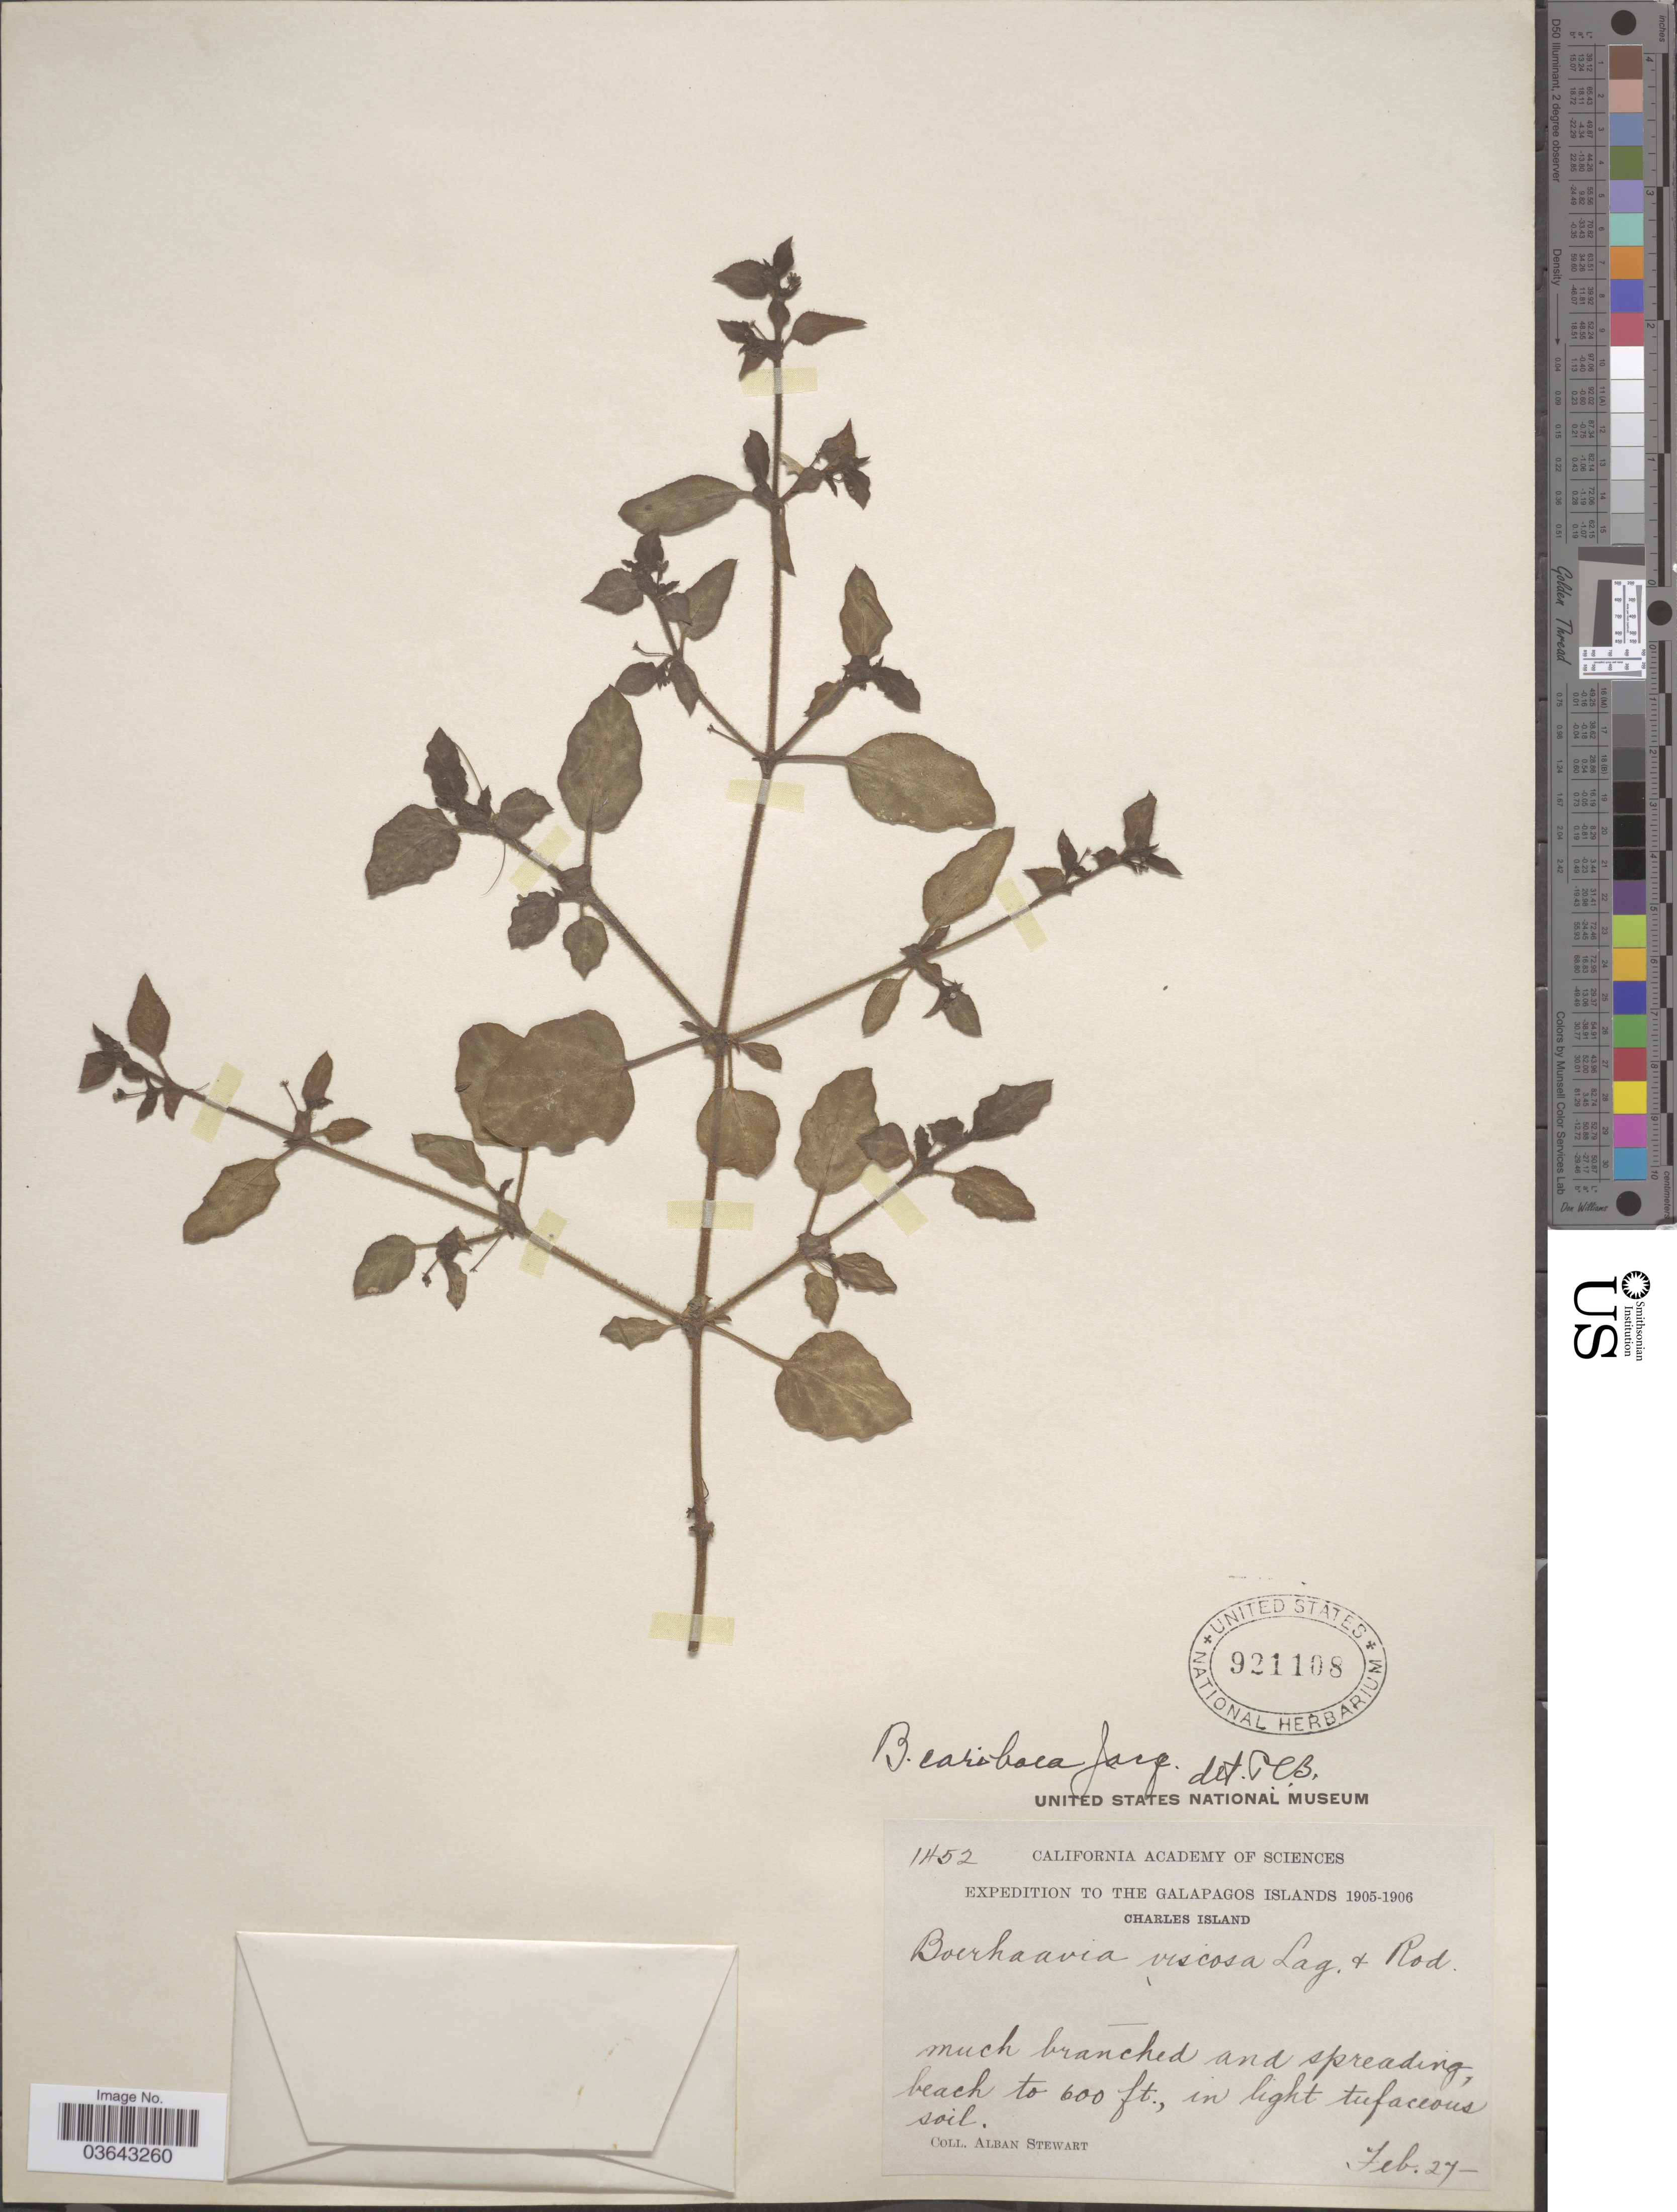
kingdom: Plantae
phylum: Tracheophyta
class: Magnoliopsida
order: Caryophyllales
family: Nyctaginaceae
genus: Boerhavia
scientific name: Boerhavia diffusa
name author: L.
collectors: A. Stewart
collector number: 1452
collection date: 1905-02-27/1906-02-27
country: Ecuador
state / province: Colón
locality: The Galapagos Islands. Charles Island.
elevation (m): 183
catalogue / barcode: US 921108